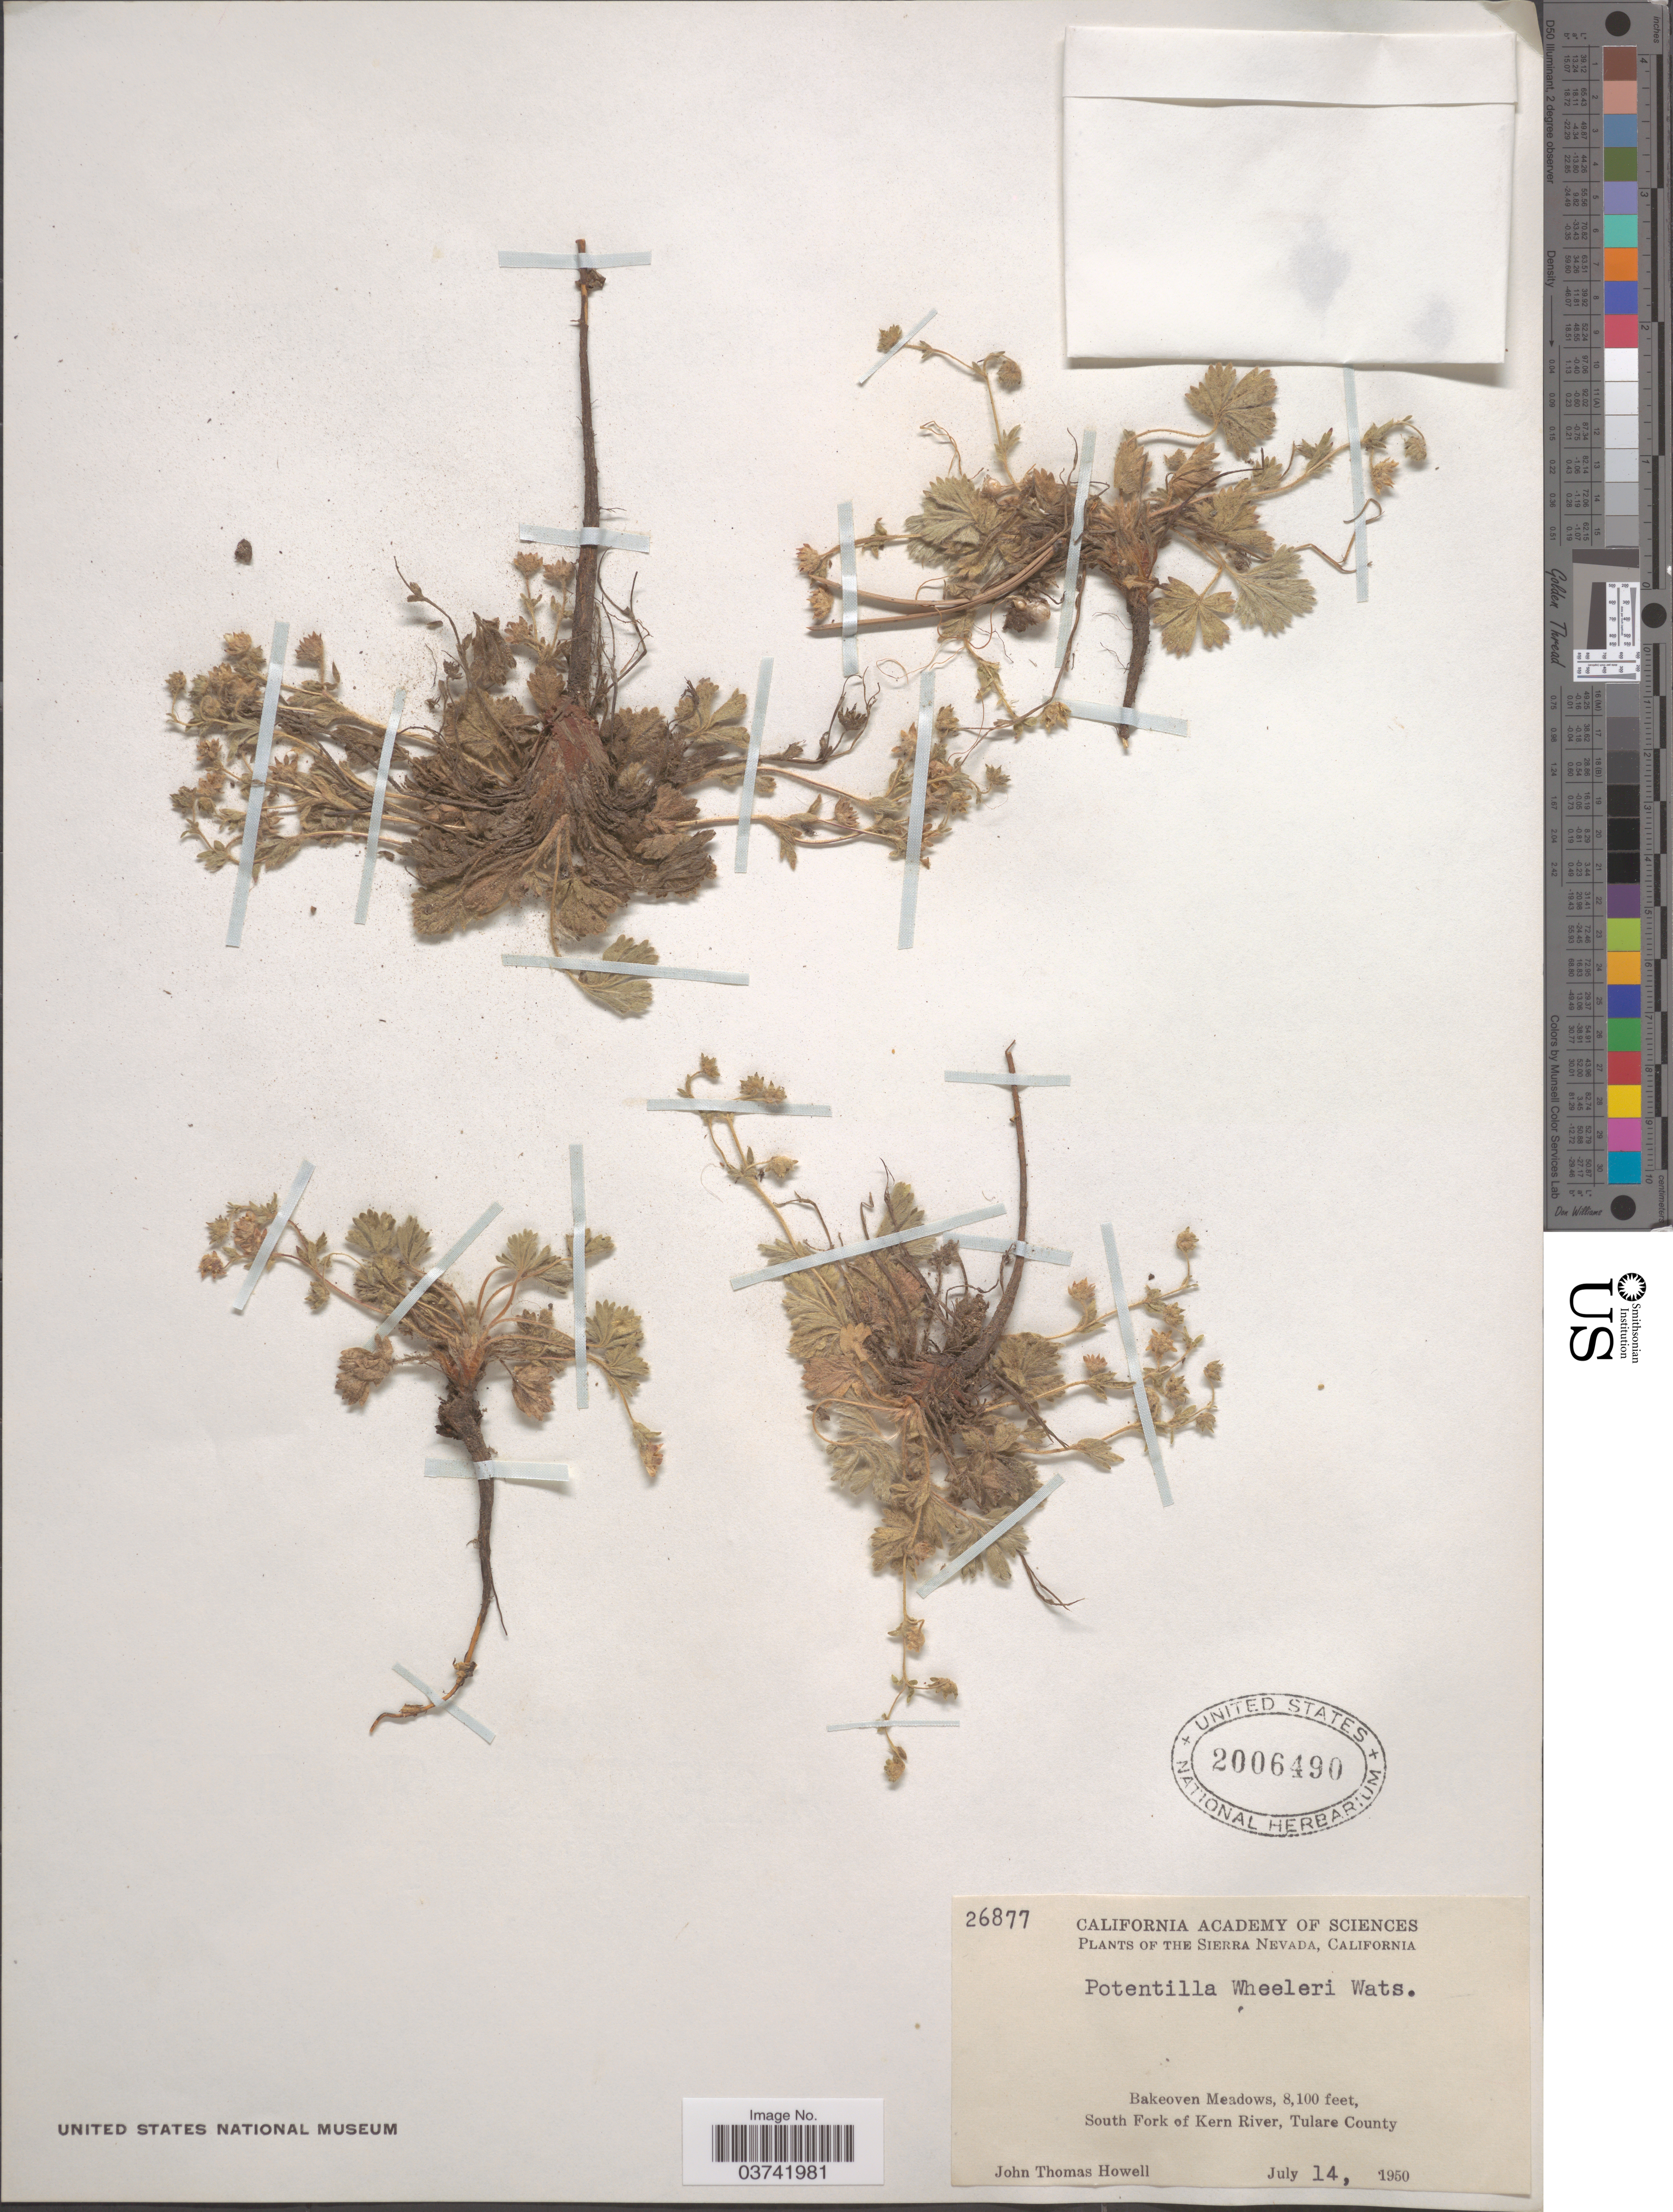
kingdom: Plantae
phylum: Tracheophyta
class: Magnoliopsida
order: Rosales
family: Rosaceae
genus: Potentilla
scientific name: Potentilla wheeleri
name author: S. Watson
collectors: J. T. Howell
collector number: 26877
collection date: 1950-07-14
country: United States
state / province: California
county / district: Tulare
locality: Sierra Nevada. Bakeoven Meadows. South Fork of Kern River, Tulare County.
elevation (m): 2469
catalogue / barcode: US 2006490